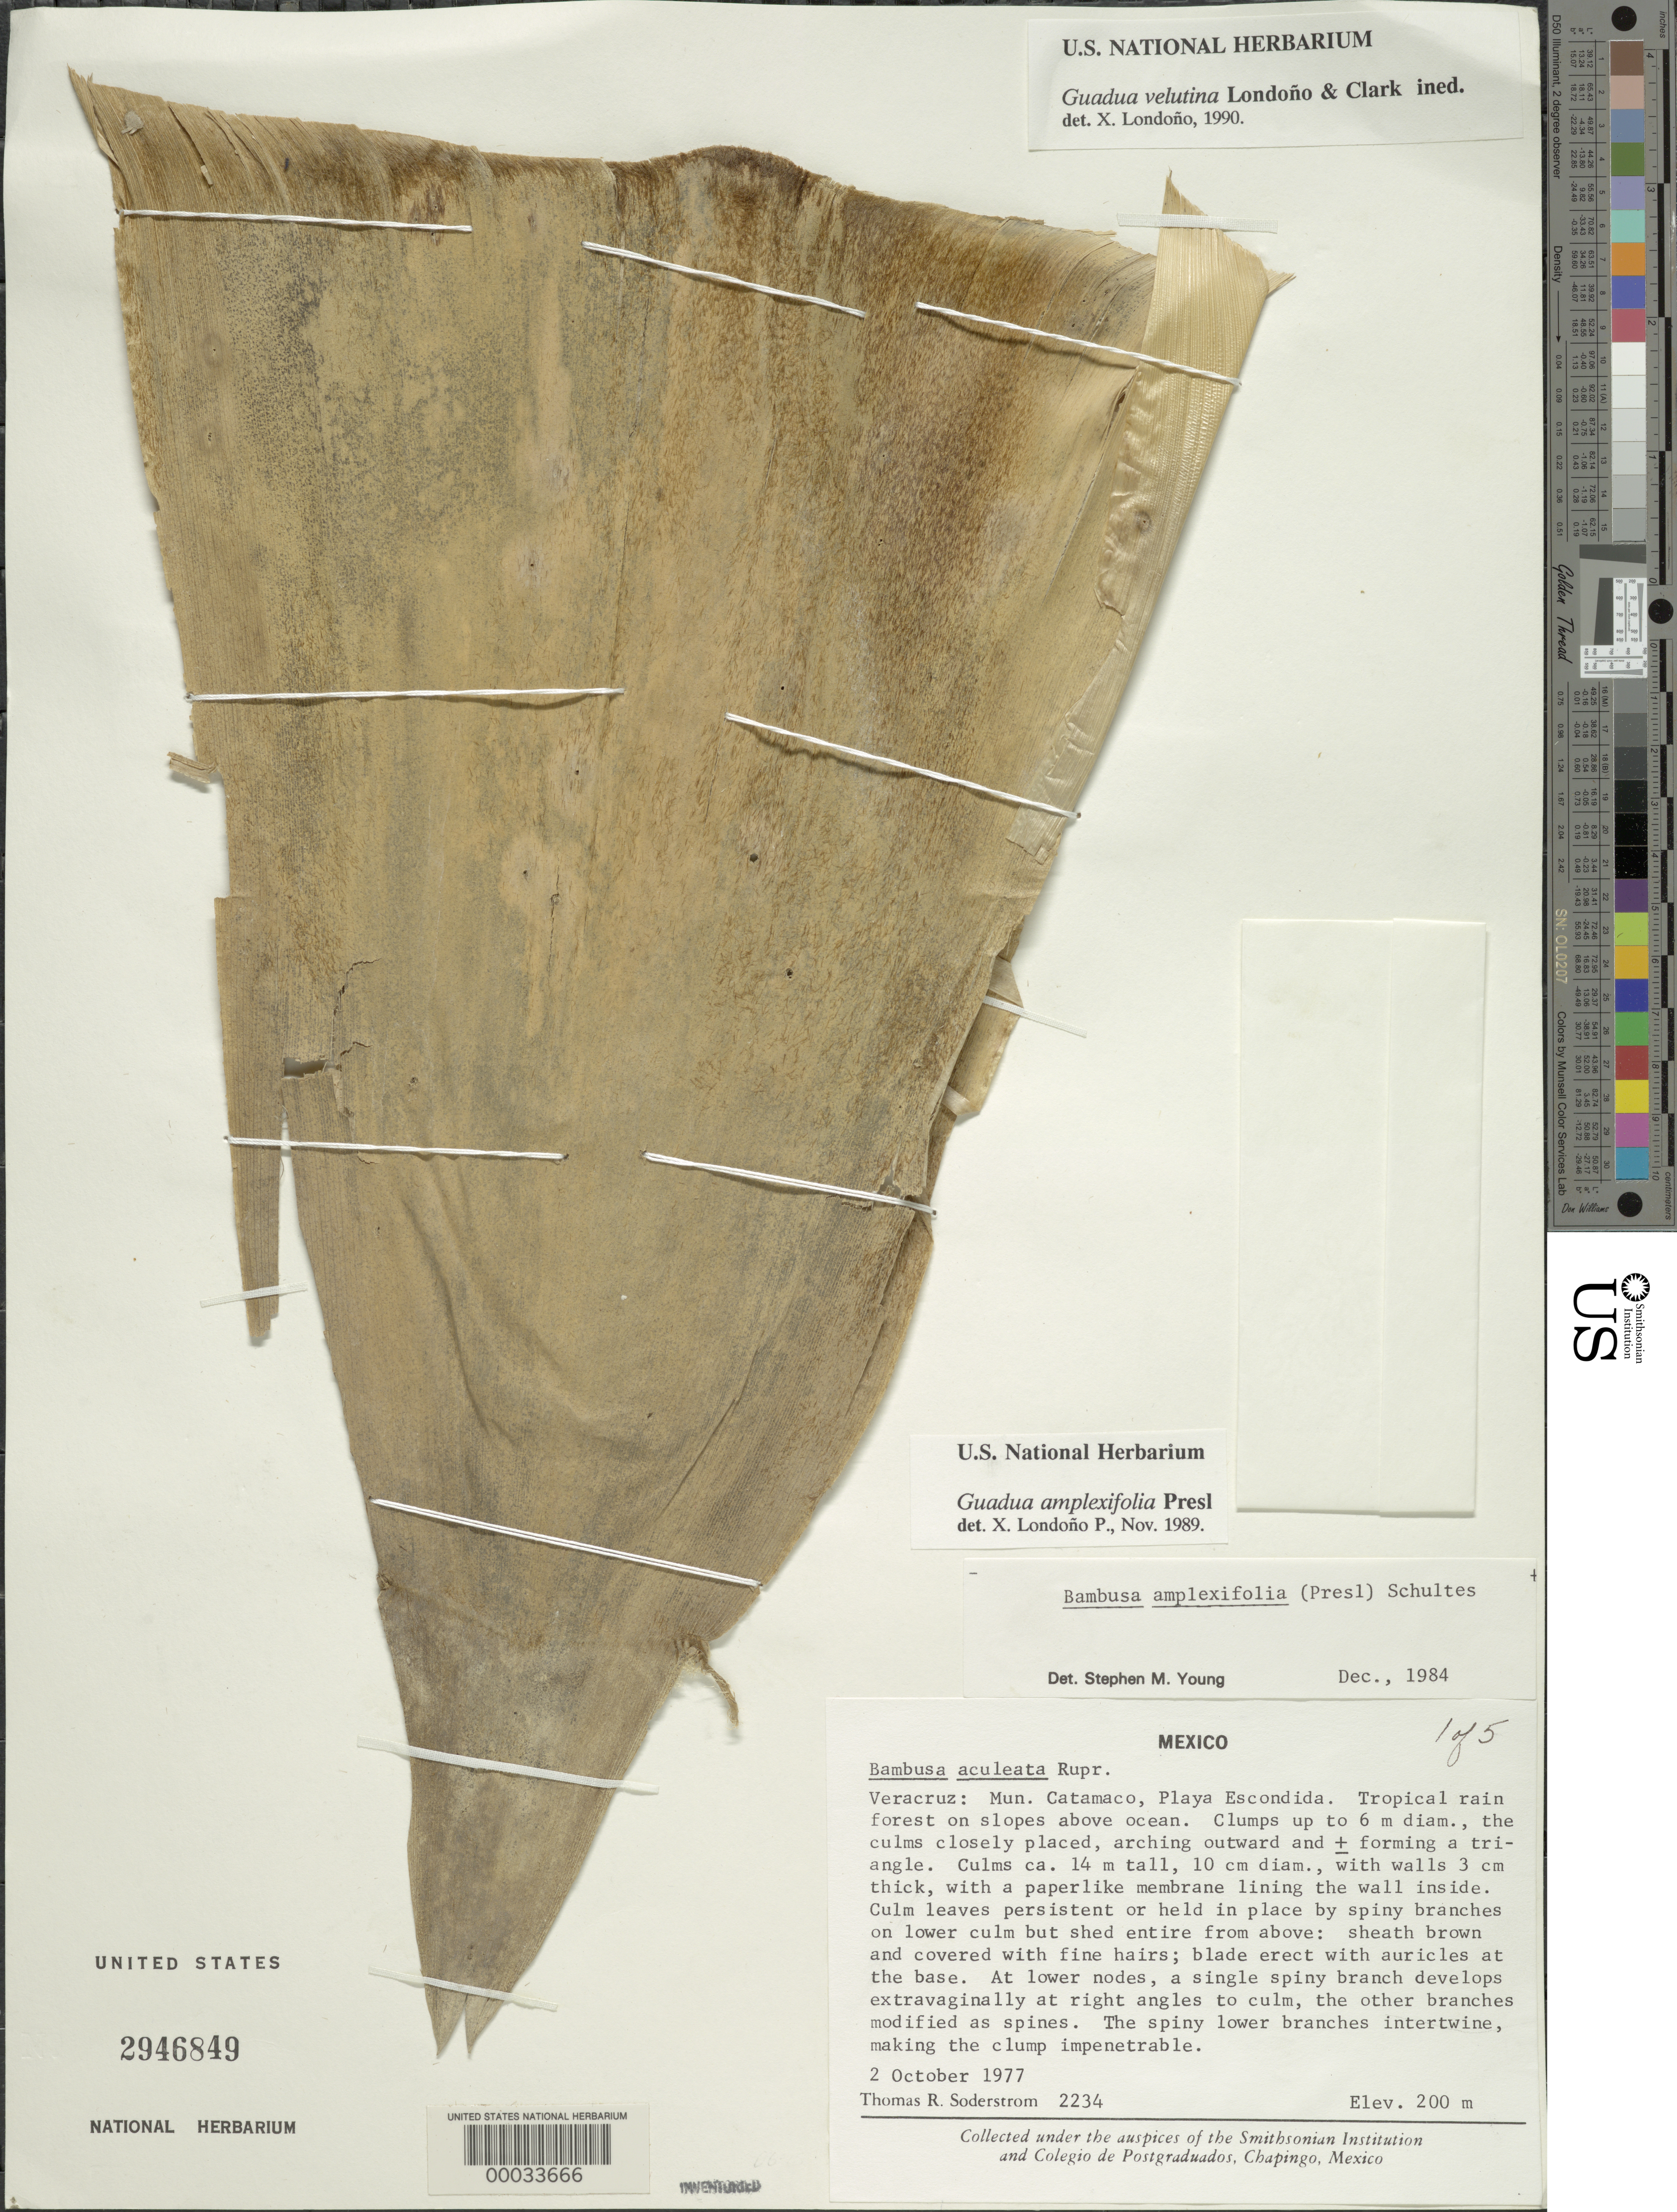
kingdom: Plantae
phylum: Tracheophyta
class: Liliopsida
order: Poales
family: Poaceae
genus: Guadua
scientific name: Guadua tuxtlensis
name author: Londoño & Ruíz-Sanchez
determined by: McMurchie, Elizabeth, (UNITED STATES)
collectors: T. R. Soderstrom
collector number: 2234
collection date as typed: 02 Oct 1977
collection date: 1977-10-02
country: Mexico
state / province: Veracruz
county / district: Catemaco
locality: Playa escondida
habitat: Tropical rain forest on slopes above ocean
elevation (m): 200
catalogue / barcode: US 2946849